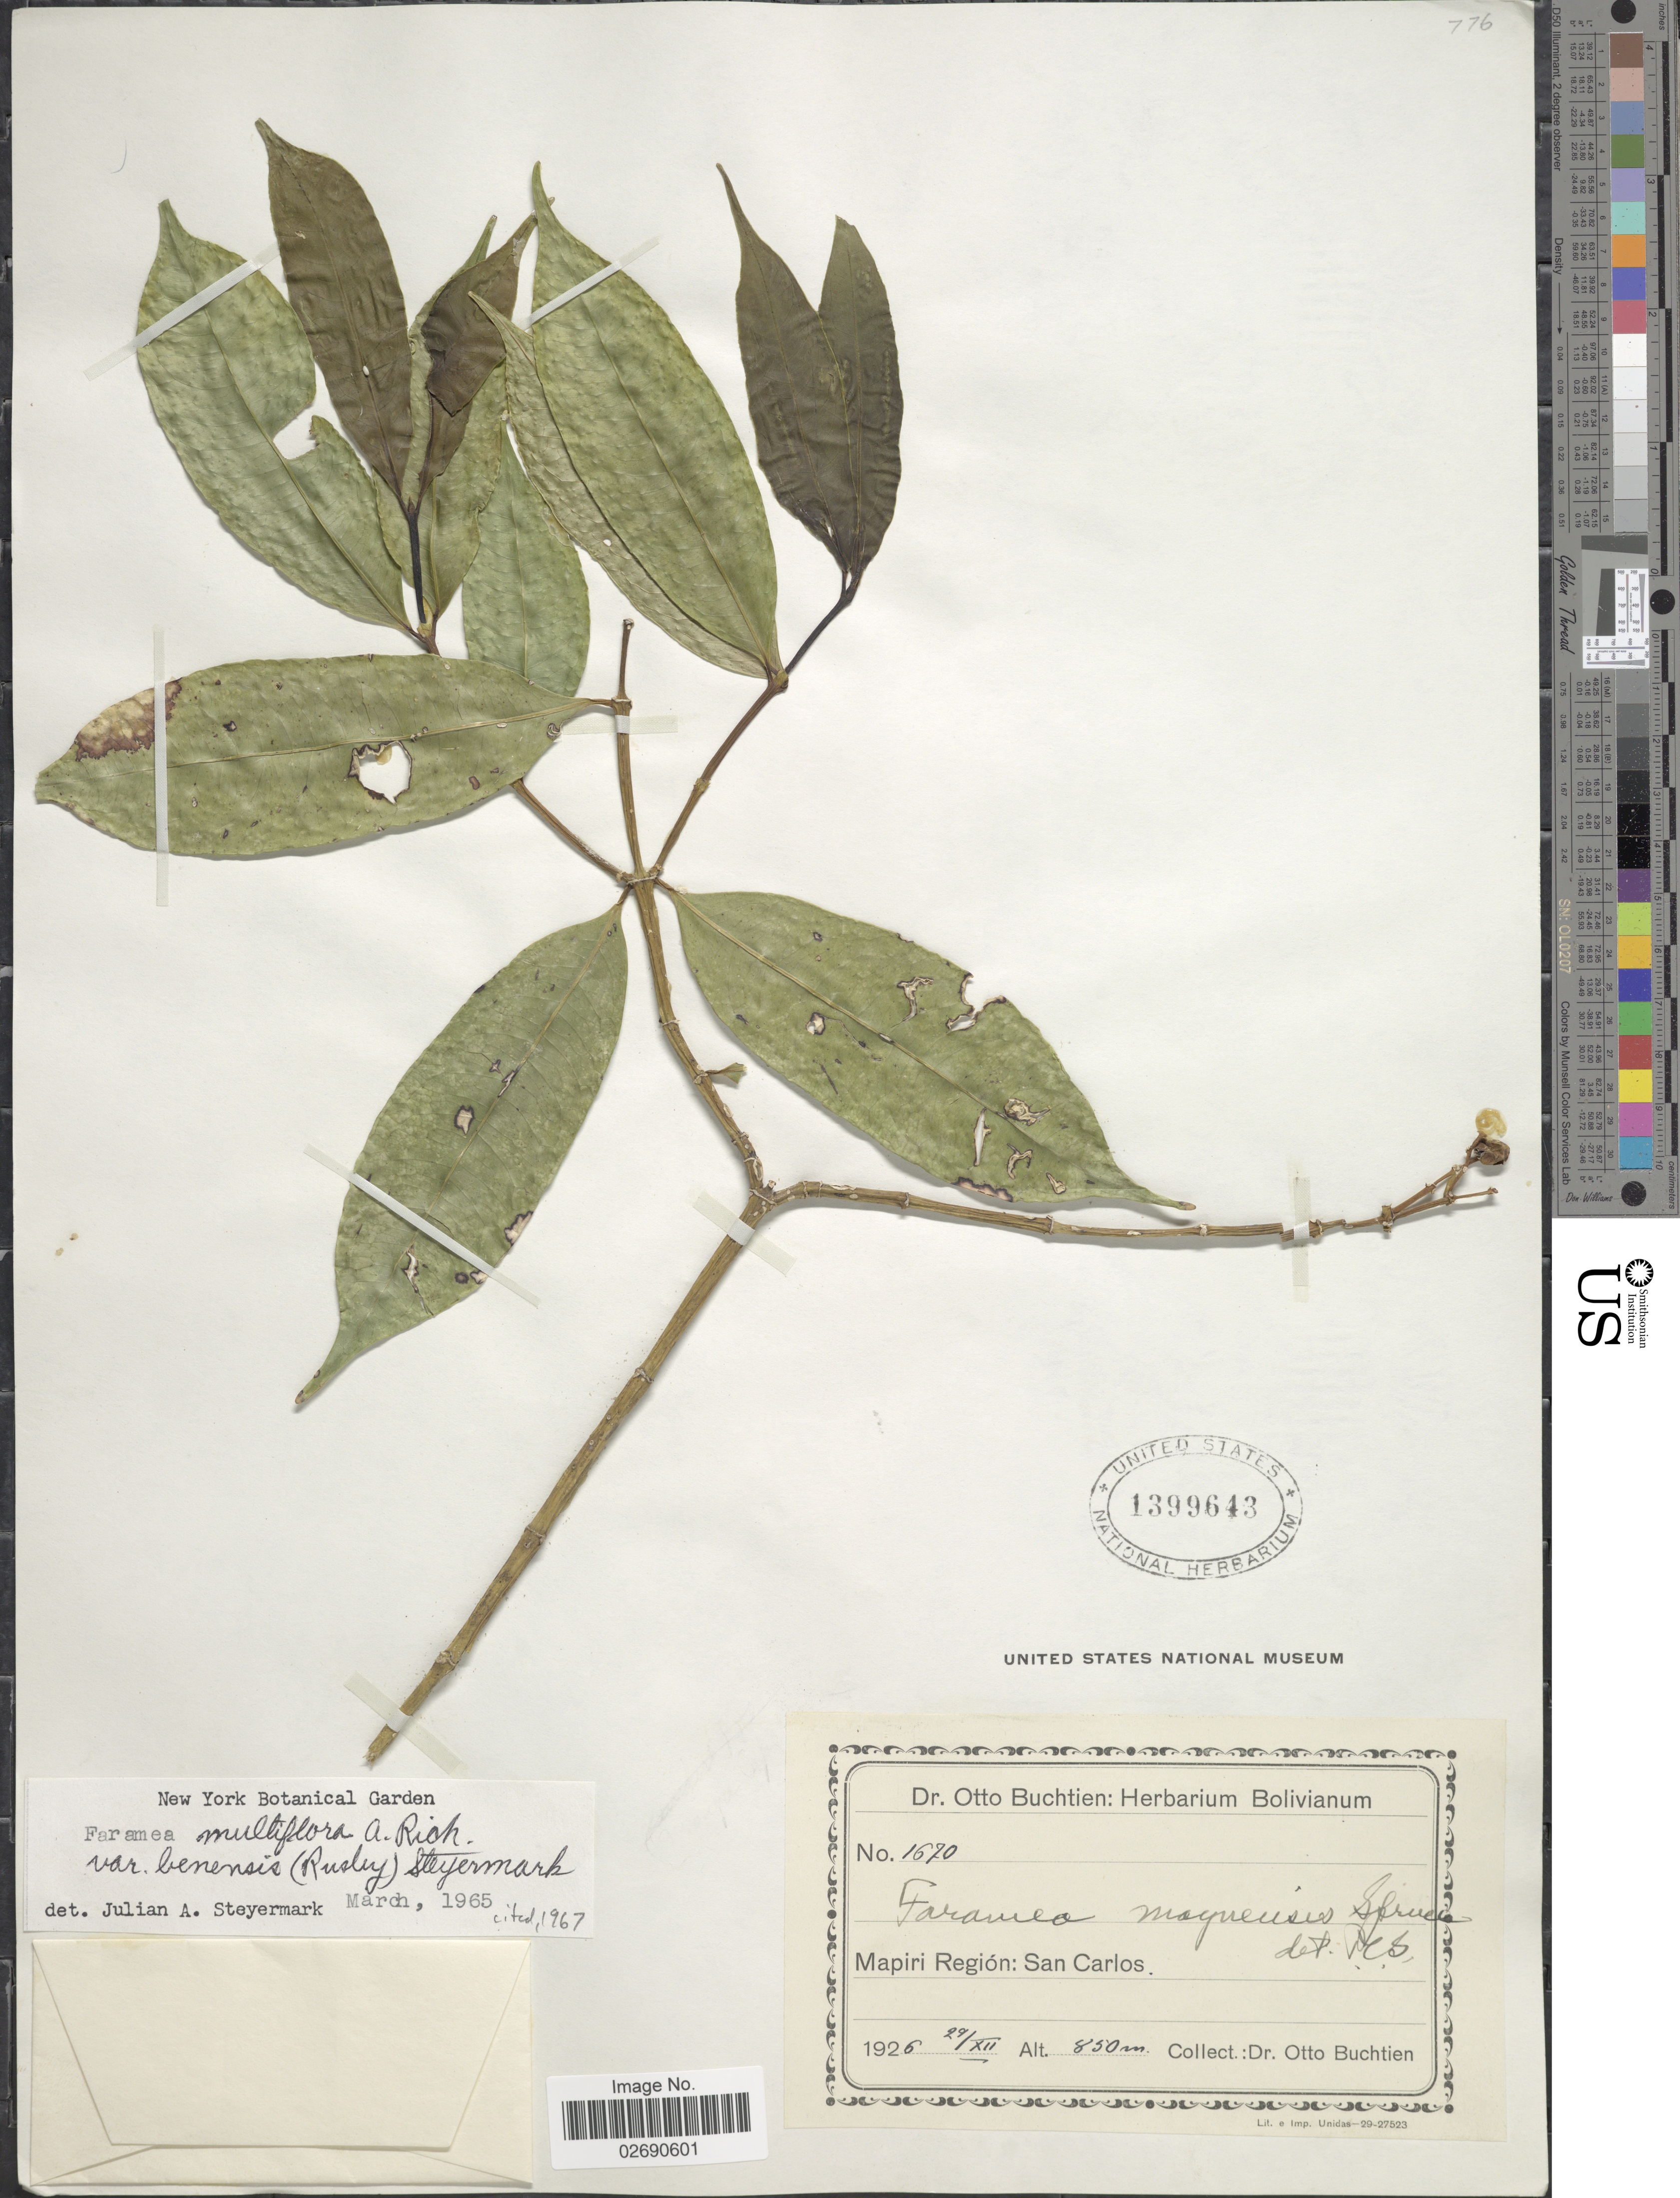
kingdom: Plantae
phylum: Tracheophyta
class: Magnoliopsida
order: Gentianales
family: Rubiaceae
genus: Faramea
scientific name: Faramea multiflora var. benensis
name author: (Rusby) Steyerm.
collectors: O. Buchtien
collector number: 1670*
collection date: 1926-12-29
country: Bolivia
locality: Mapiri Region: San Carlos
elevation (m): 850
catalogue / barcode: US 1399643